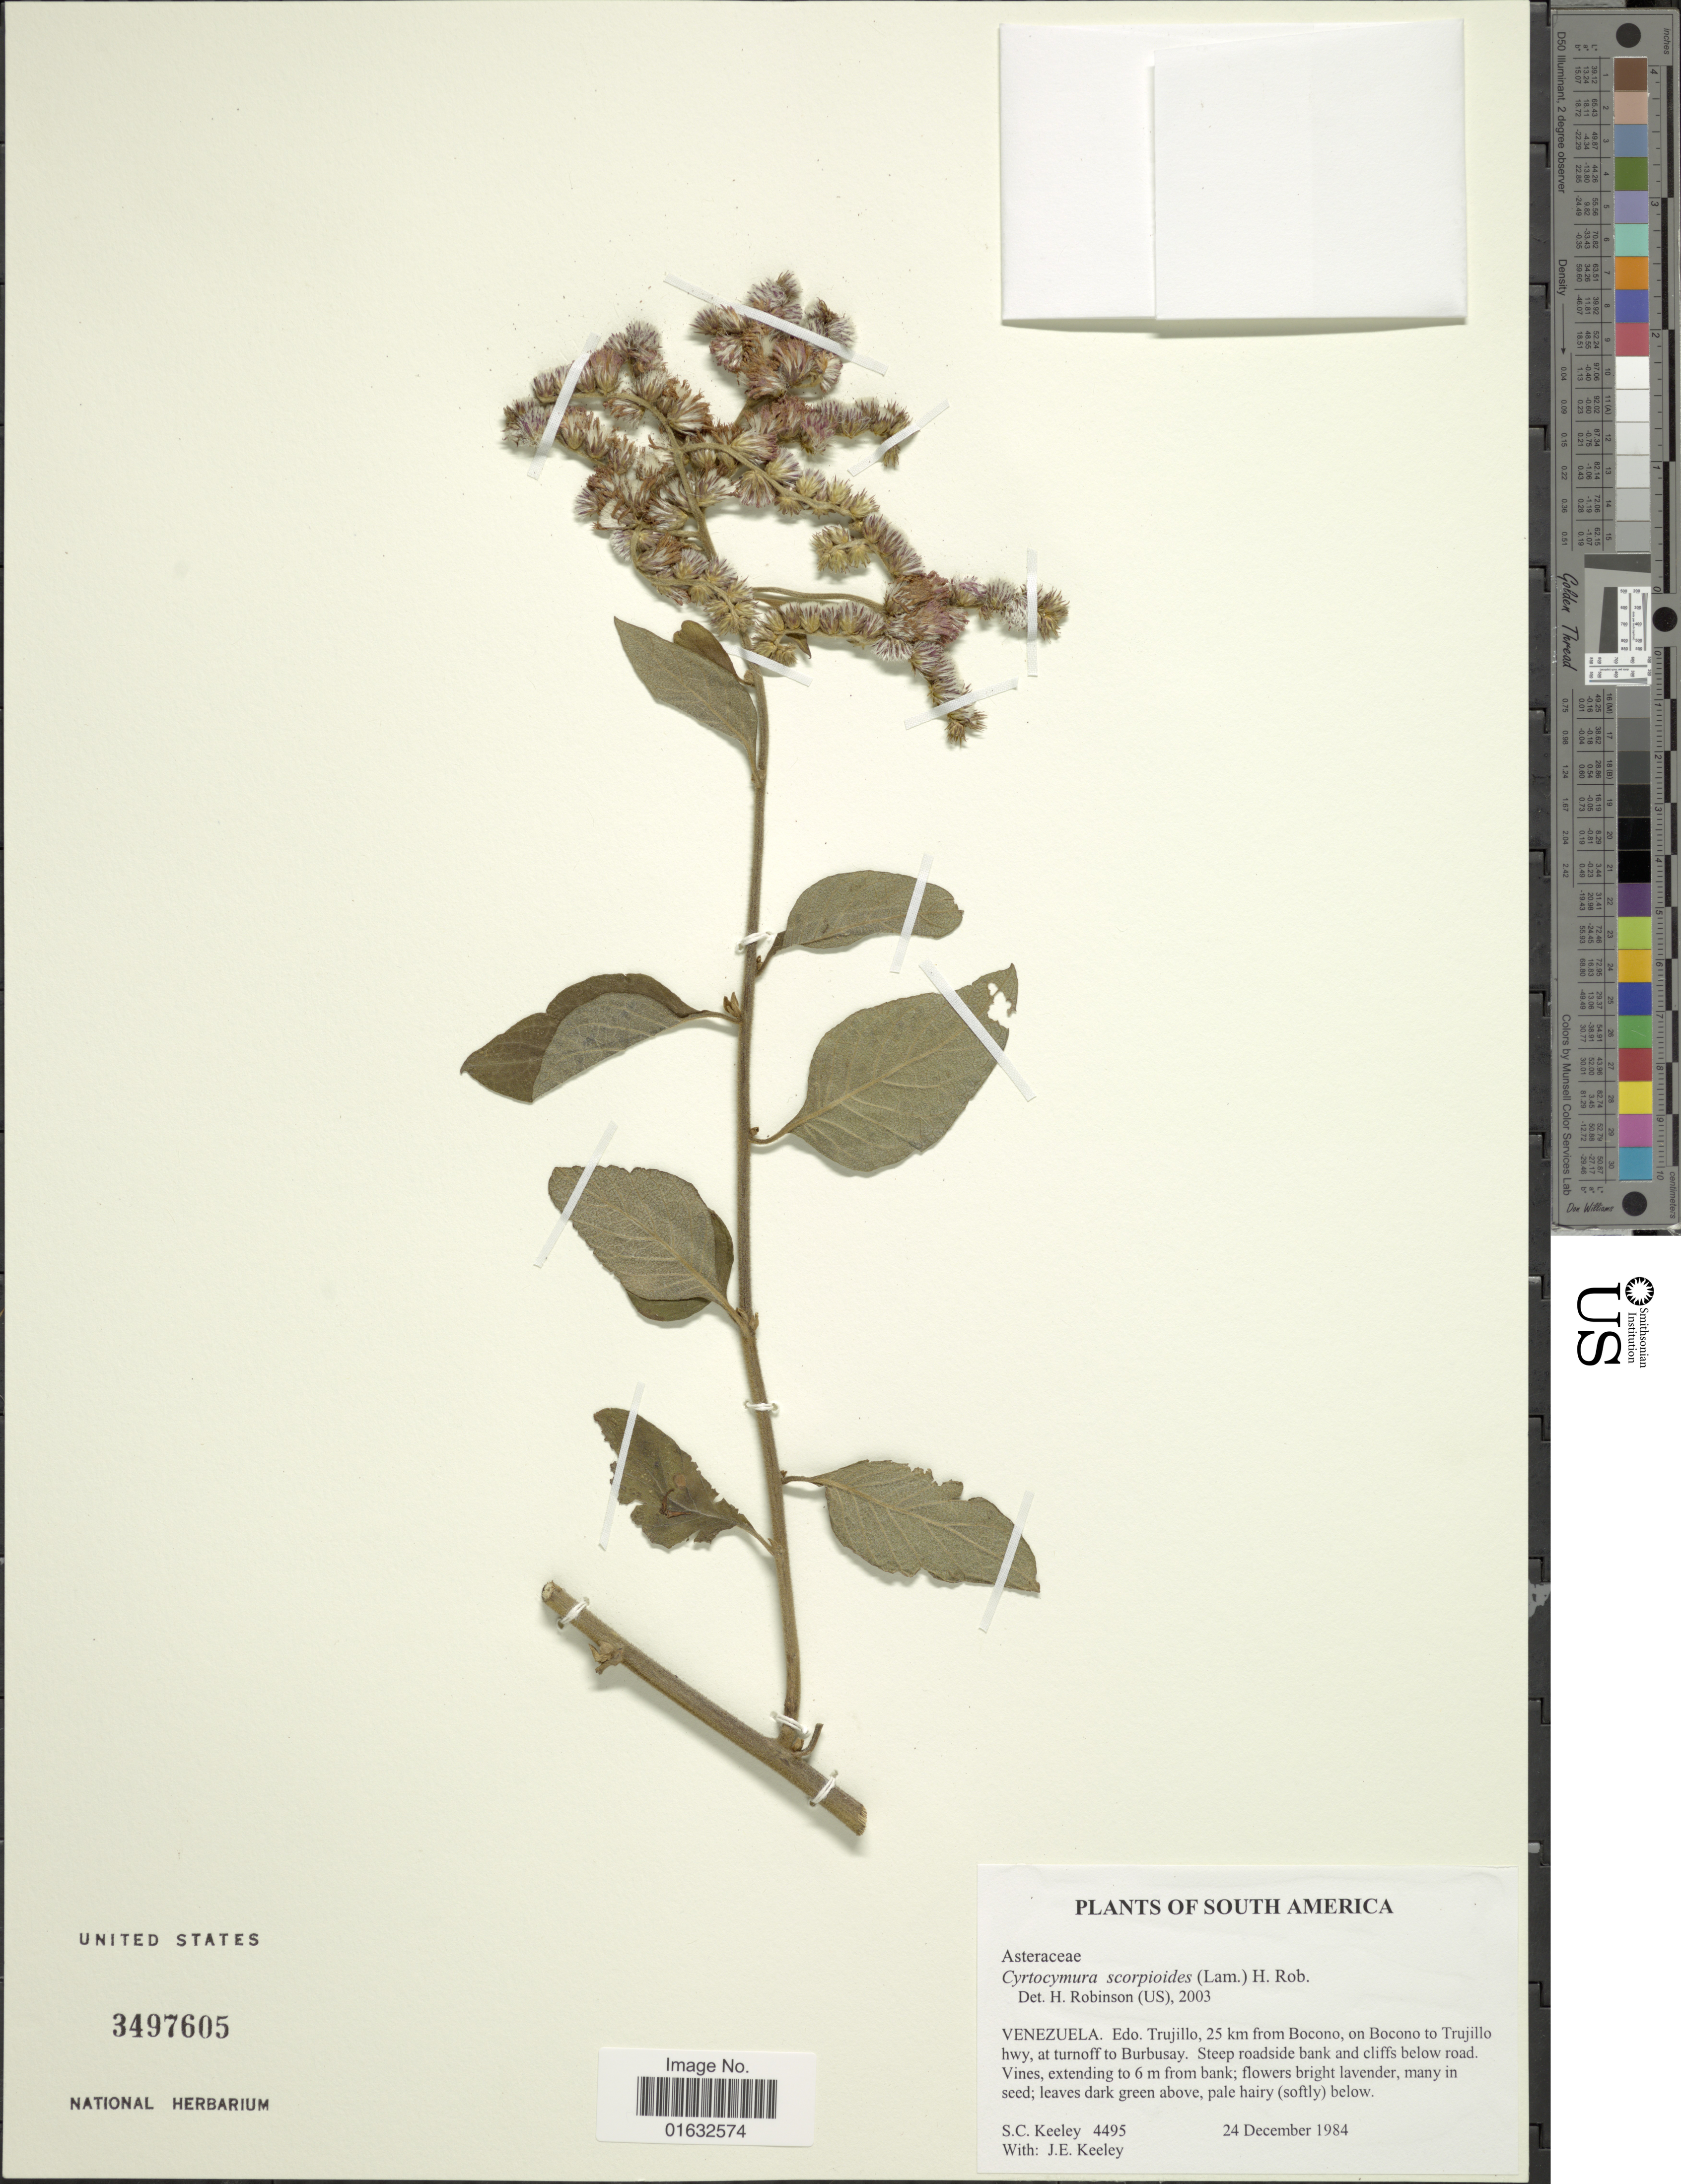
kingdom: Plantae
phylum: Tracheophyta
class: Magnoliopsida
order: Asterales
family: Asteraceae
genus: Cyrtocymura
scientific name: Cyrtocymura scorpioides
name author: (Lam.) H. Rob.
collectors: S. C. Keeley & J. E. Keeley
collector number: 4495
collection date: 1984-12-24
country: Venezuela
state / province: Trujillo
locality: Edo. Trujillo, 25 km from Bocono, on Bocono to Trujillo hwy, at turnoff to Burbusay. Steep roadside bank and cliffs below road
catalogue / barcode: US 3497605